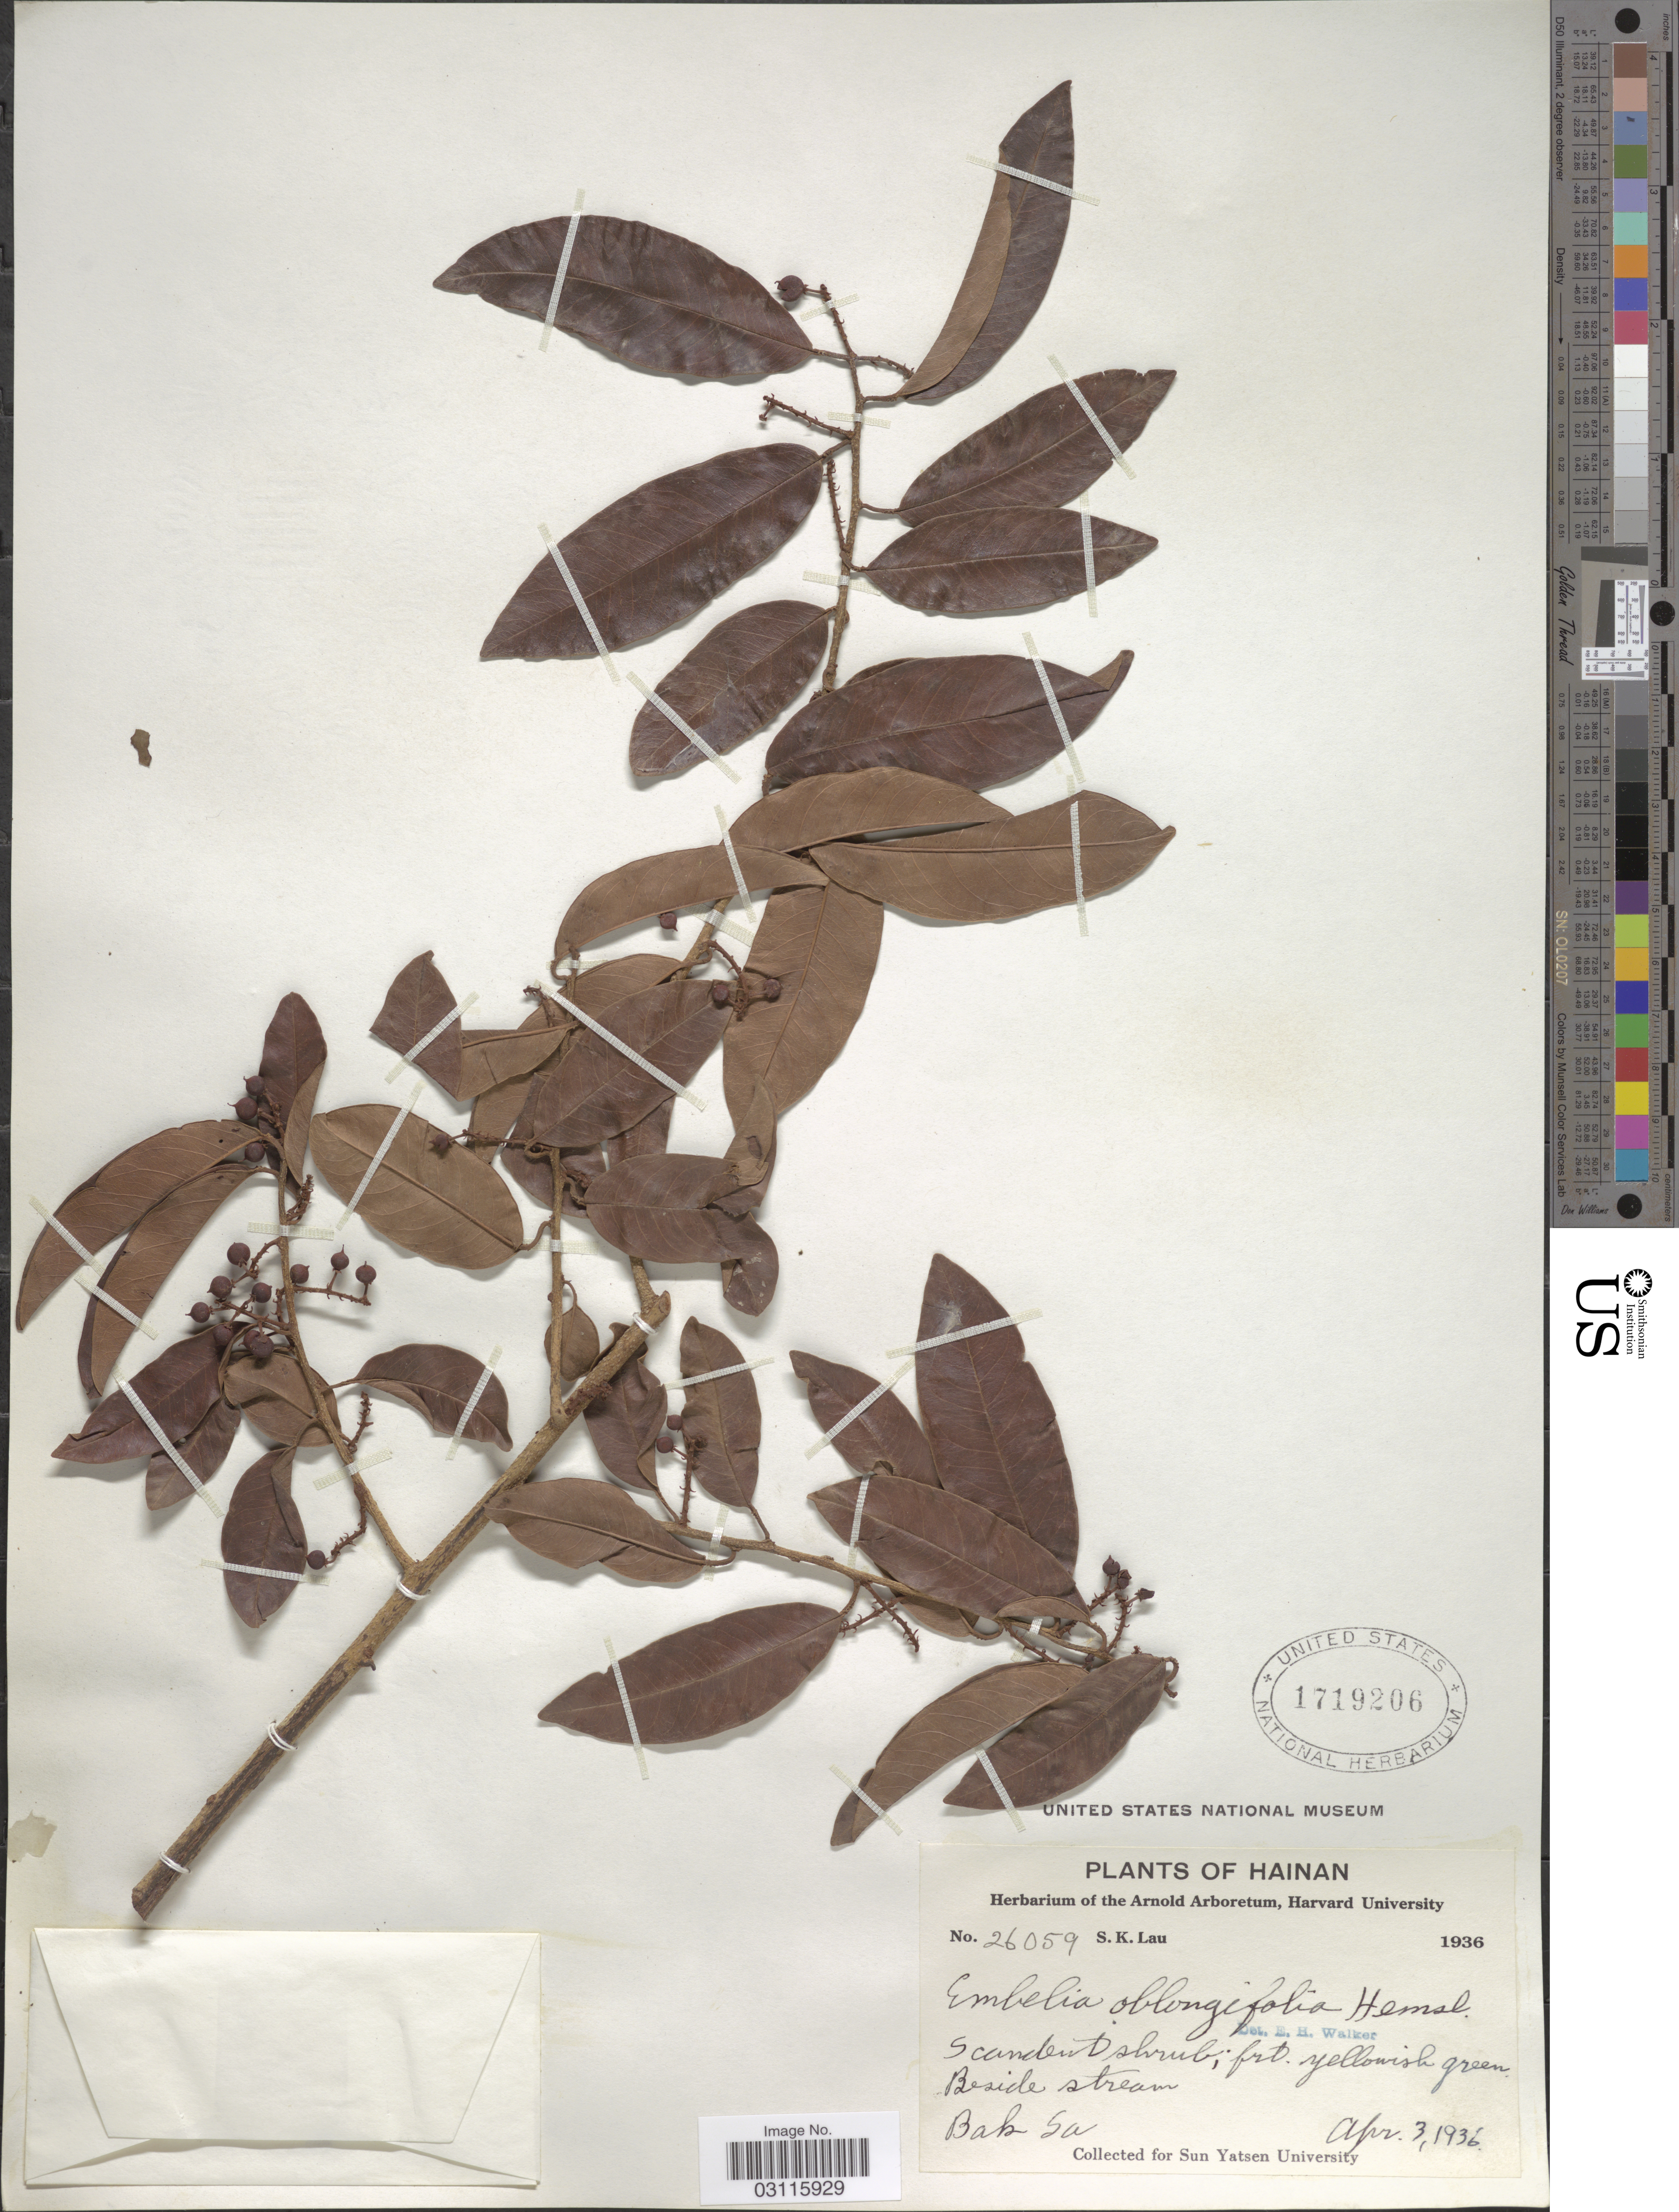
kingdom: Plantae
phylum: Tracheophyta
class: Magnoliopsida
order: Ericales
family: Primulaceae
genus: Embelia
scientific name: Embelia oblongifolia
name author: Hemsl.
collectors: S. K. Lau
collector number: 26059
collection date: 1936-04-03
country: China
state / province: Hainan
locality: Bak Sa.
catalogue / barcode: US 1719206